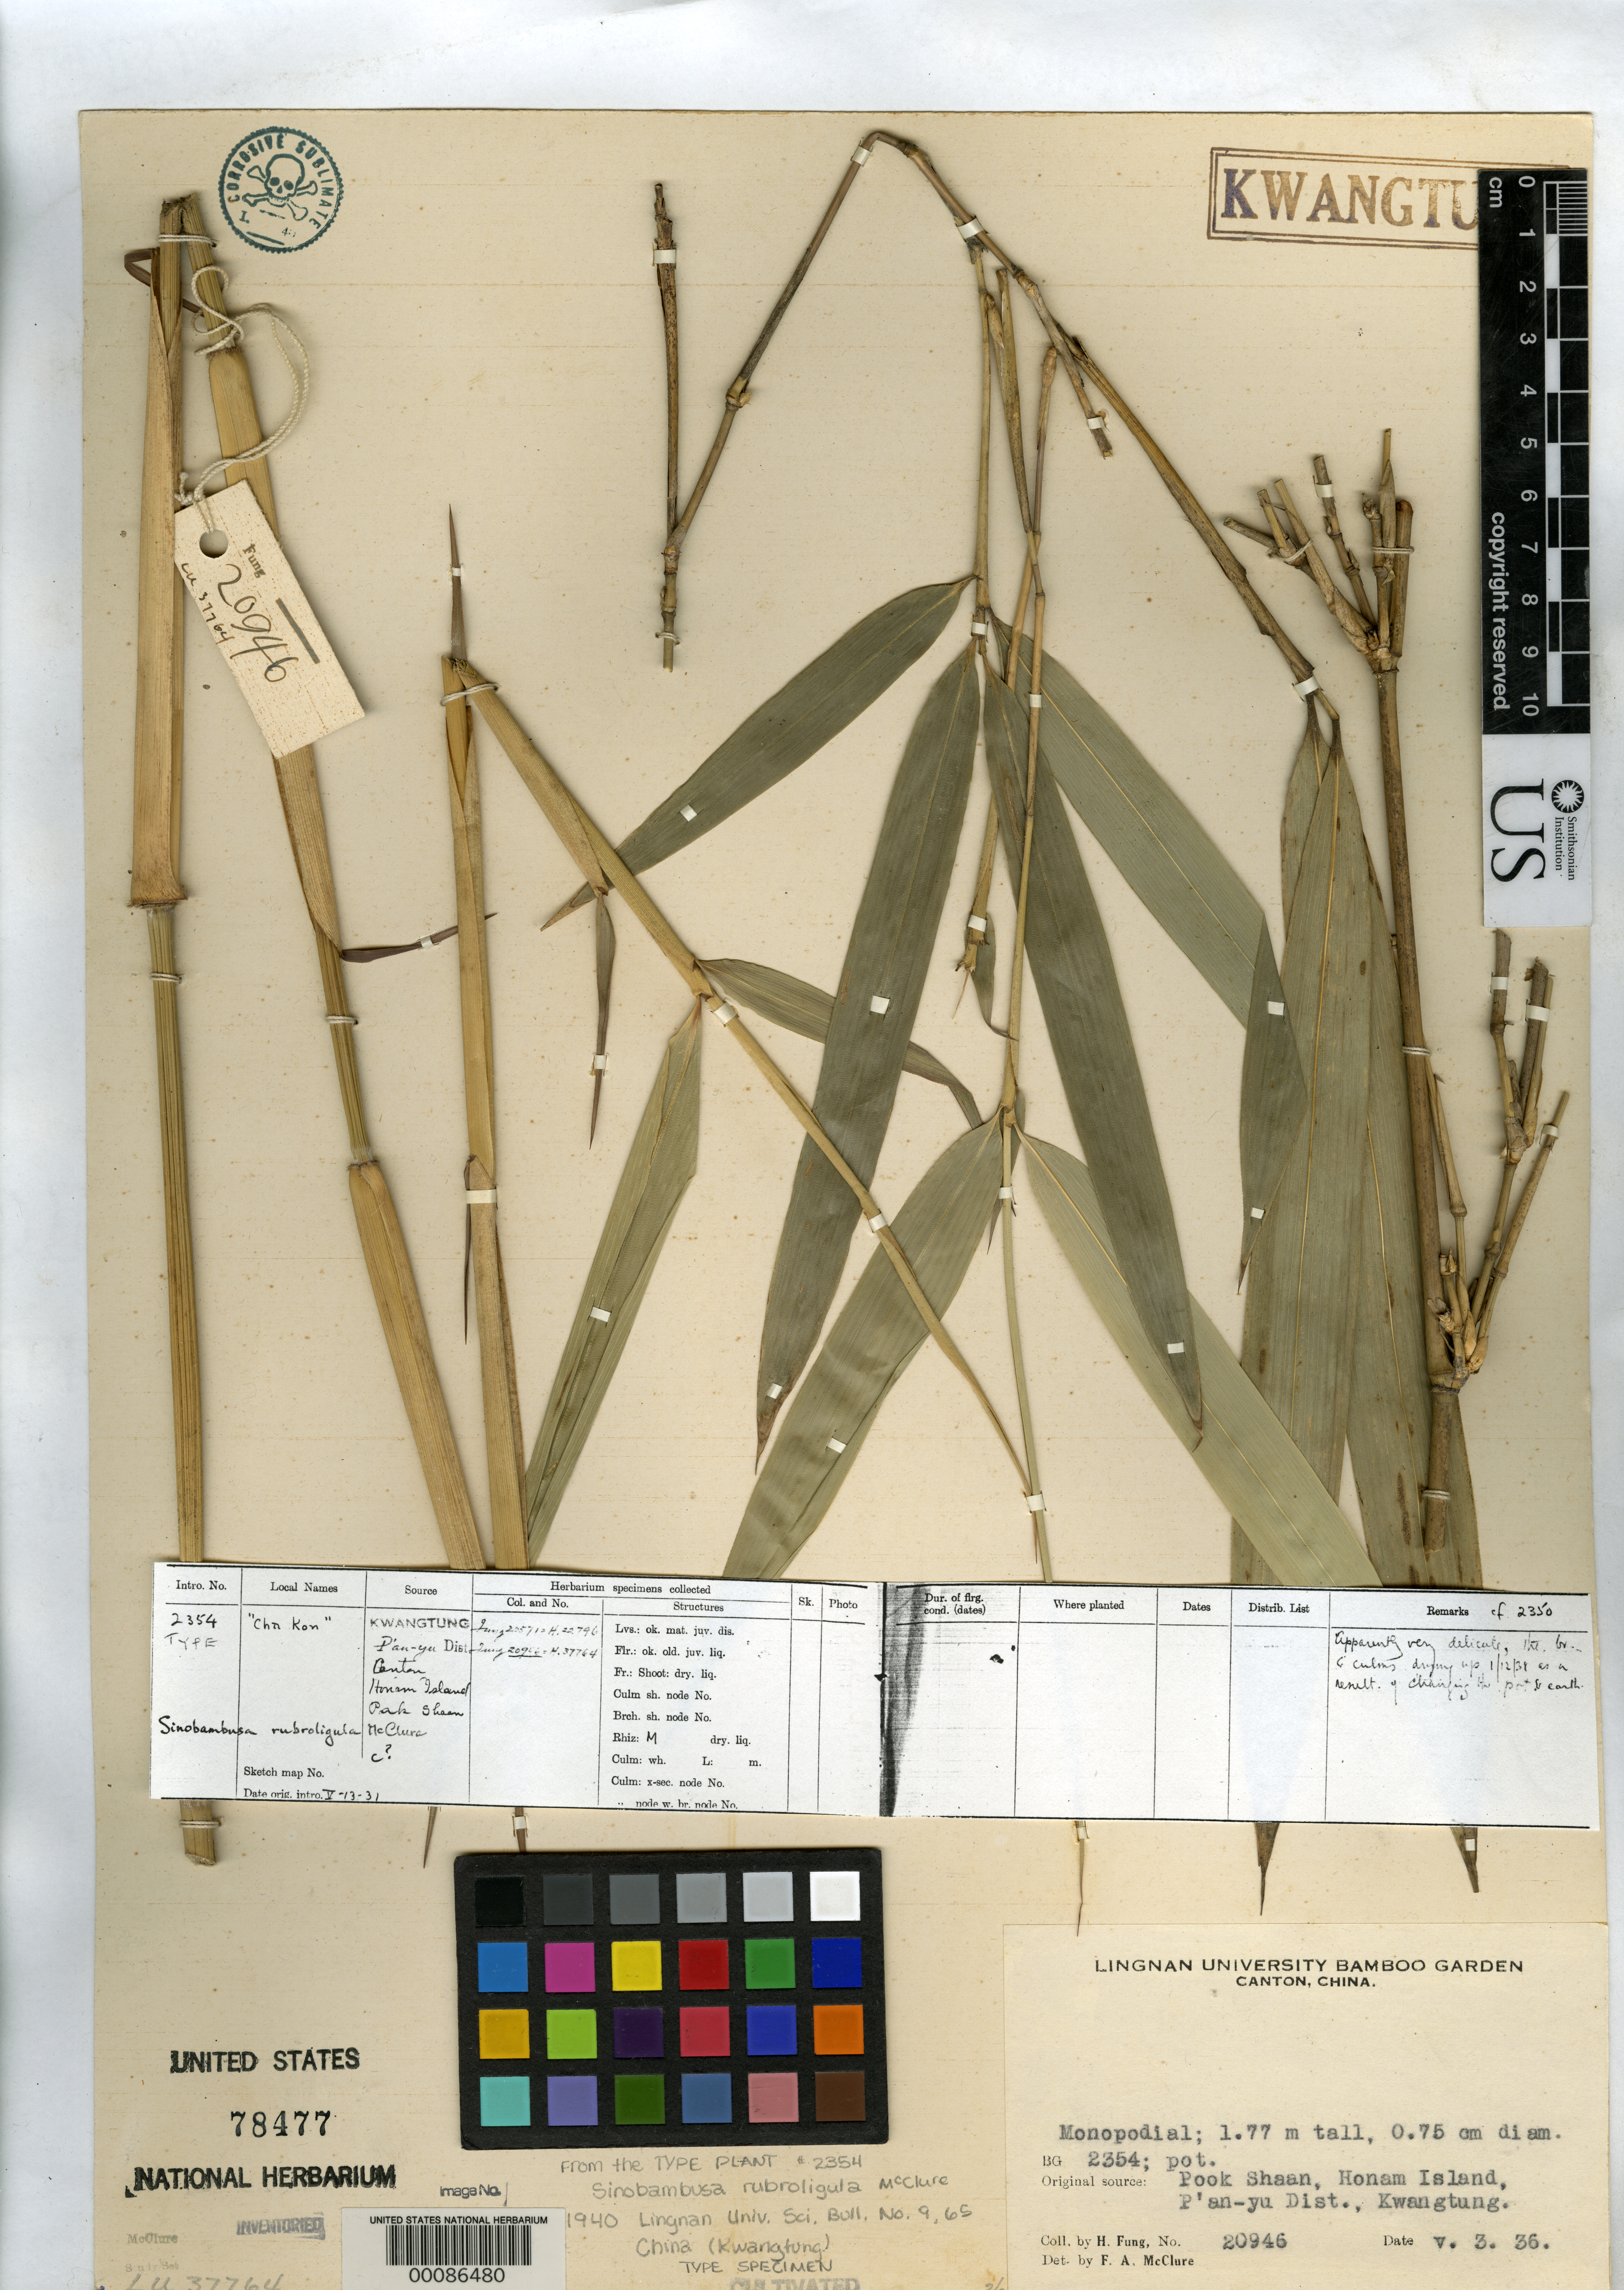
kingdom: Plantae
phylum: Tracheophyta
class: Liliopsida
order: Poales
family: Poaceae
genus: Sinobambusa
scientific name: Sinobambusa rubroligula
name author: McClure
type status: Isotype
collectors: H. L. Fung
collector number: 20946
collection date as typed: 03 May 1936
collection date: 1936-05-03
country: China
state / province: Hainan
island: Hainan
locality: P'an-yu Dist. Pook Shaan.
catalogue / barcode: US 78477